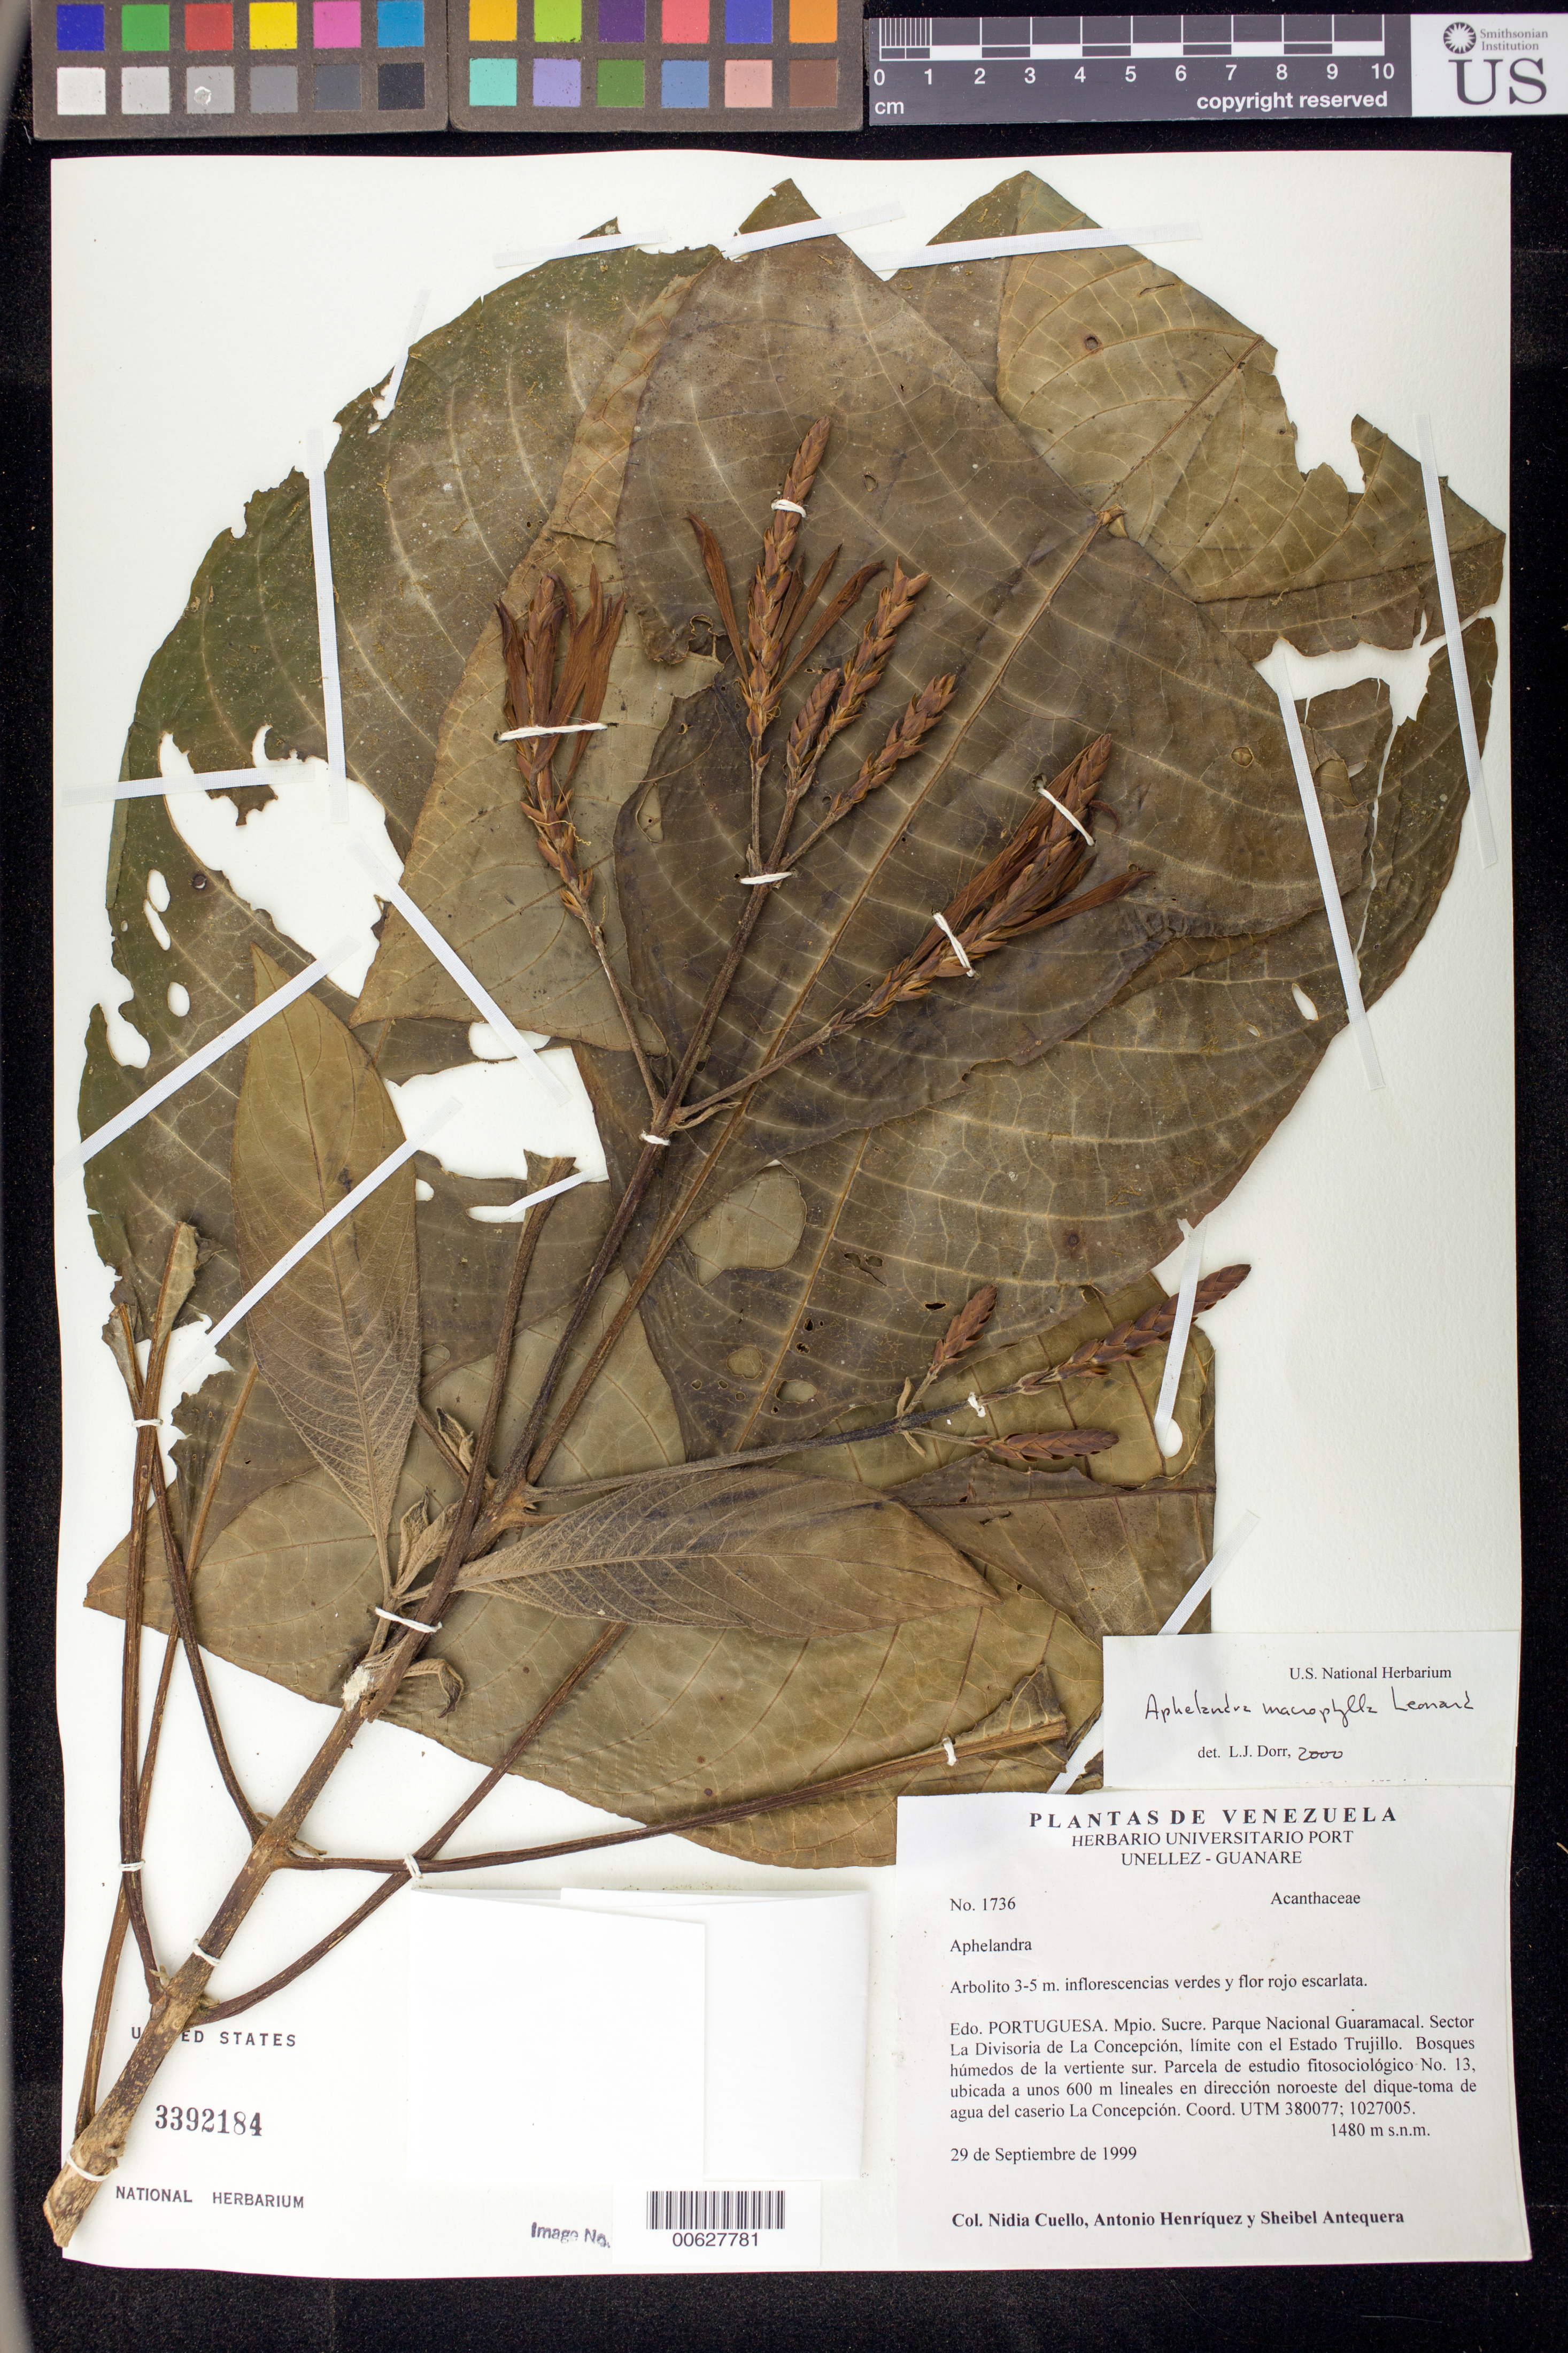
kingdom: Plantae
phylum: Tracheophyta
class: Magnoliopsida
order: Lamiales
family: Acanthaceae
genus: Aphelandra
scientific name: Aphelandra macrophylla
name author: Leonard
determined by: Dorr, L. J., (BOT), Smithsonian Institution - National Museum of Natural History (UNITED STATES)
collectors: N. L. Cuello, A. Henríquez & S. Antequera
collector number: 1736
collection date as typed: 29 Sep 1999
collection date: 1999-09-29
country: Venezuela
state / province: Portuguesa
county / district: Sucre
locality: Parque Nacional Guaramacal. Sector La Divisoria de La Concepción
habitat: Bosque húmedos de la vertiente sur. Parcela de estudio fitosociológico No. 13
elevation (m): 1480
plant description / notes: PORT, US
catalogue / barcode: US 3392184